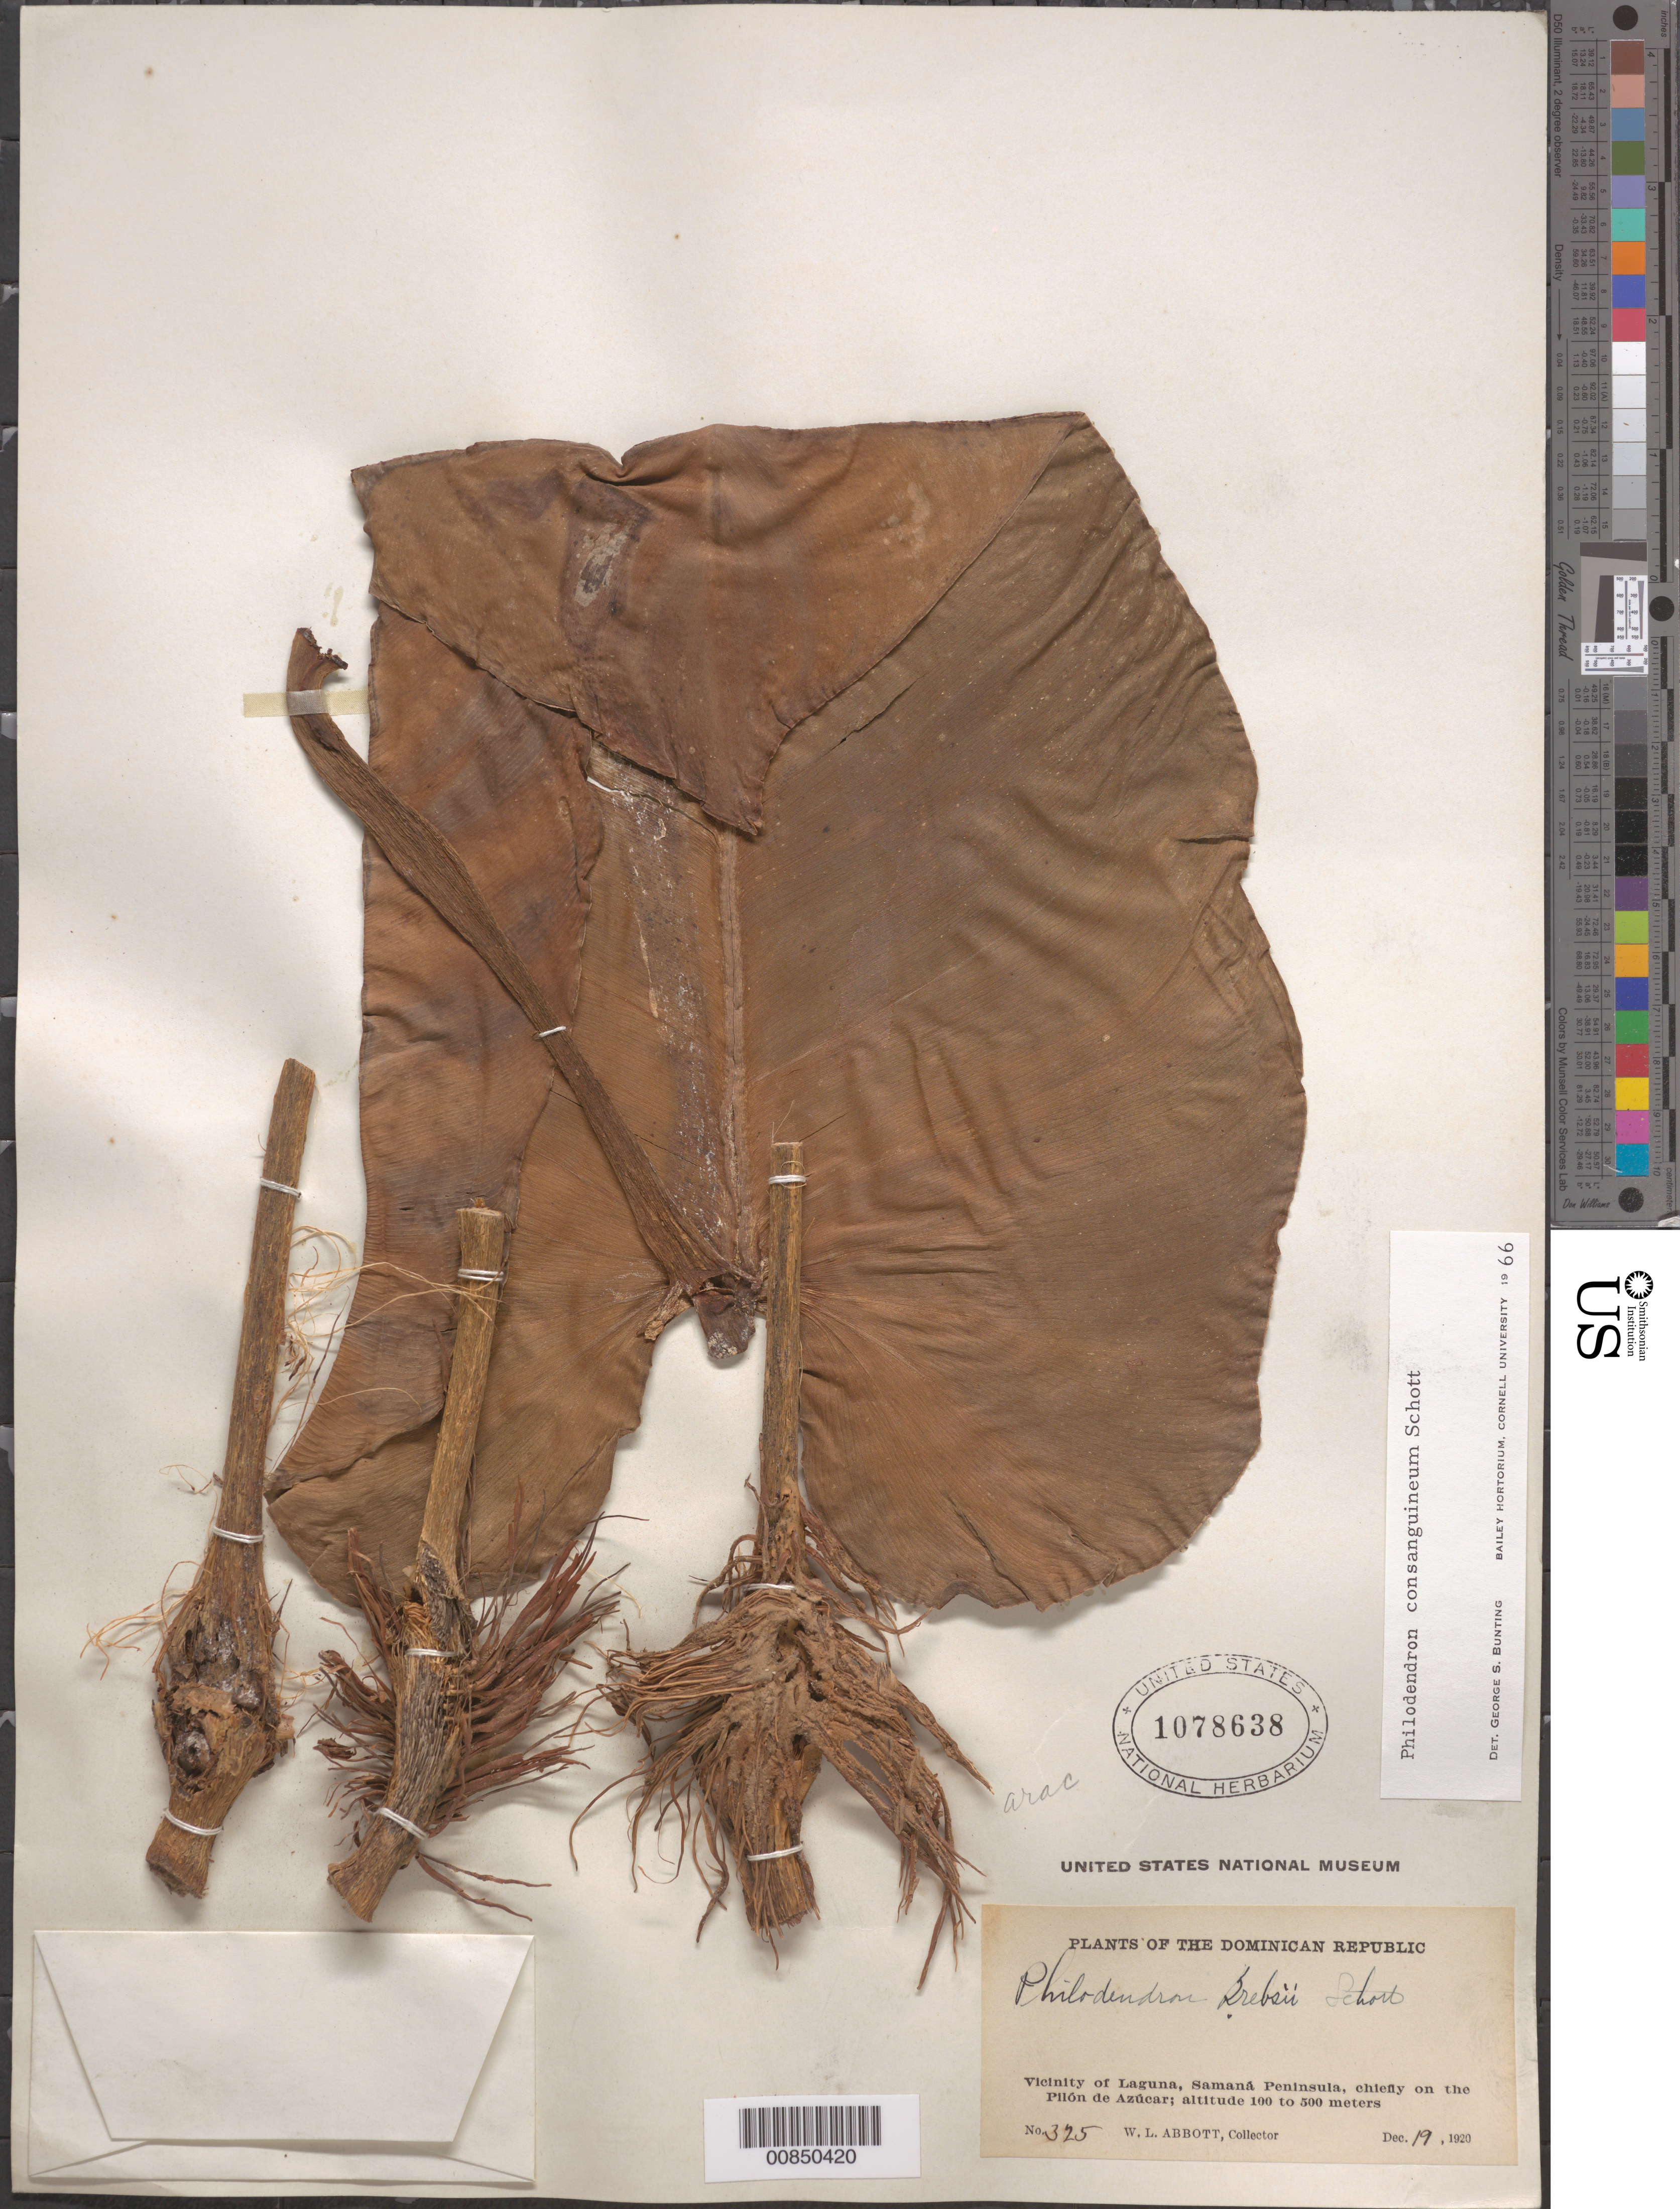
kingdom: Plantae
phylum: Tracheophyta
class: Liliopsida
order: Alismatales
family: Araceae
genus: Philodendron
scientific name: Philodendron consanguineum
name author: Schott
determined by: Bunting, G. S.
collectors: W. L. Abbott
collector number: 325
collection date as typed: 19 Dec 1920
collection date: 1920-12-19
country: Dominican Republic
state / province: Samana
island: Hispaniola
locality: Vicinity of Laguna, Samaná Peninsula, chiefly on the Pilón de Azúcar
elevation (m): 100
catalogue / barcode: US 1078638